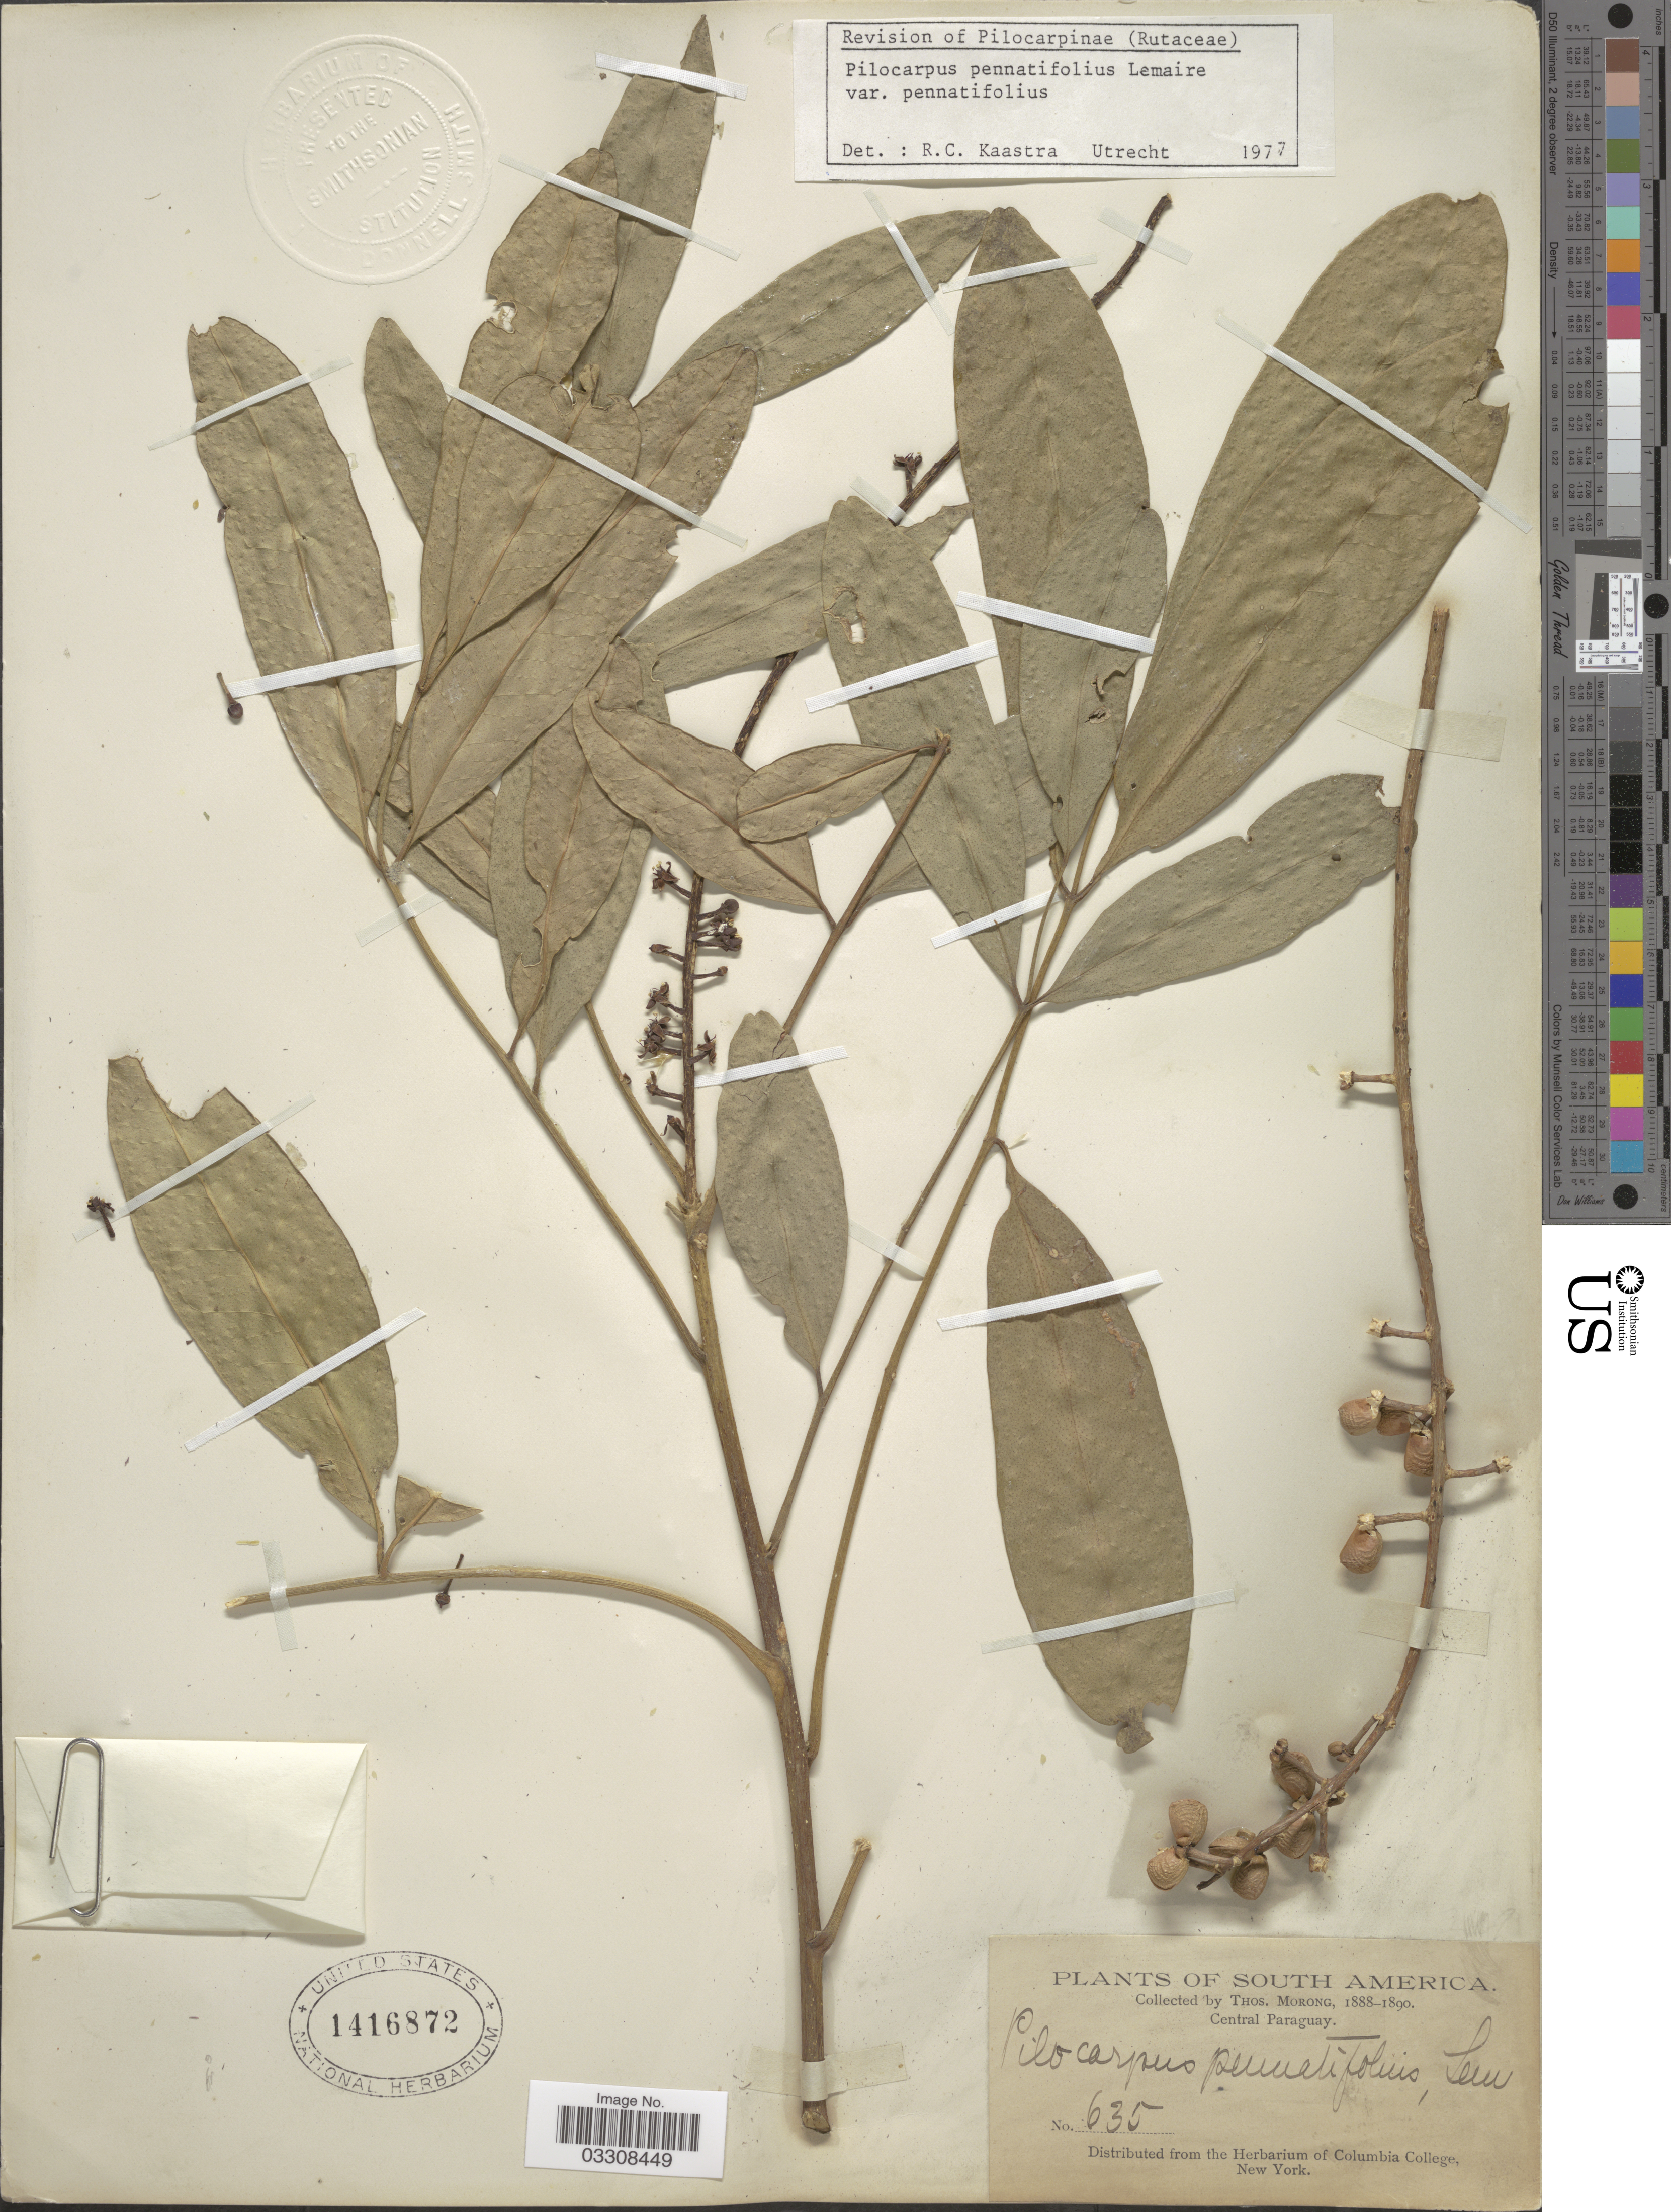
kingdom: Plantae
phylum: Tracheophyta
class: Magnoliopsida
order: Sapindales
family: Rutaceae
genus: Pilocarpus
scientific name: Pilocarpus pennatifolius var. pennatifolius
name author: Lem.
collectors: ex herb. T. Morong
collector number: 635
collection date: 1888/1890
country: Paraguay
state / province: Central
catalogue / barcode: US 1416872